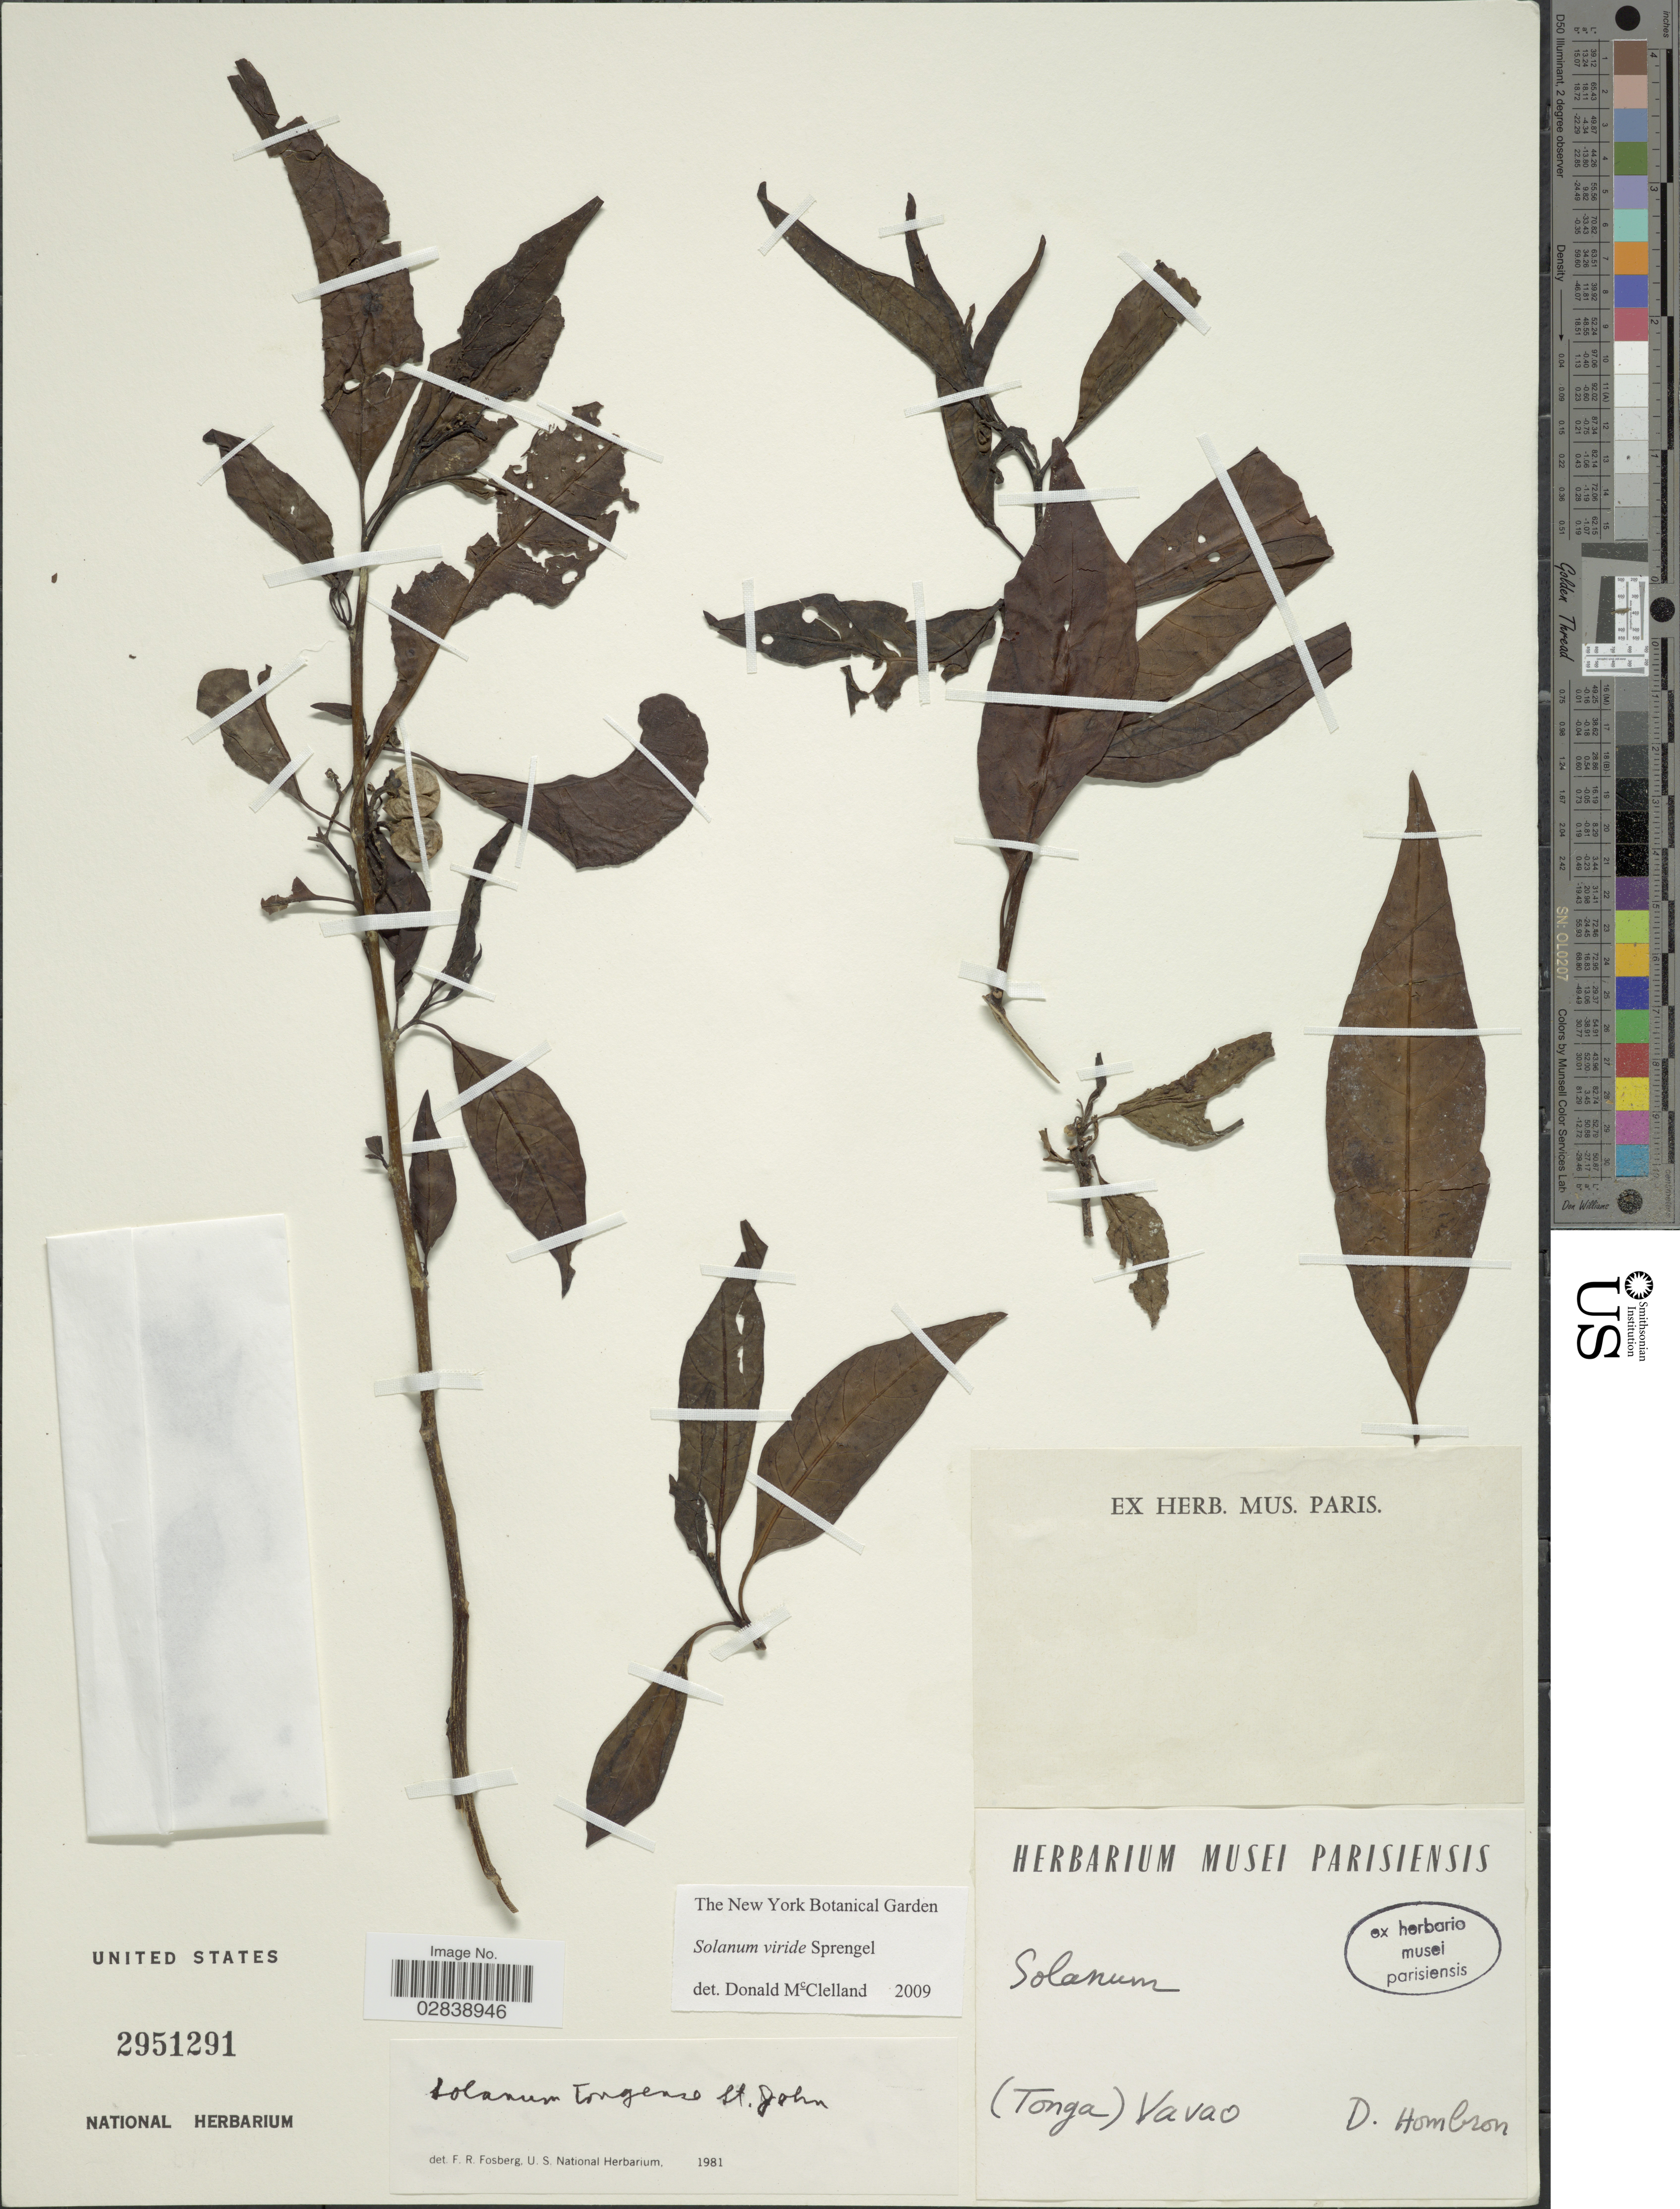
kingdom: Plantae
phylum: Tracheophyta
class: Magnoliopsida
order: Solanales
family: Solanaceae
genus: Solanum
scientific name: Solanum viride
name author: G. Forst. ex Spreng.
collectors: D. Hombron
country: Tonga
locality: Vavao.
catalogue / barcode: US 2951291